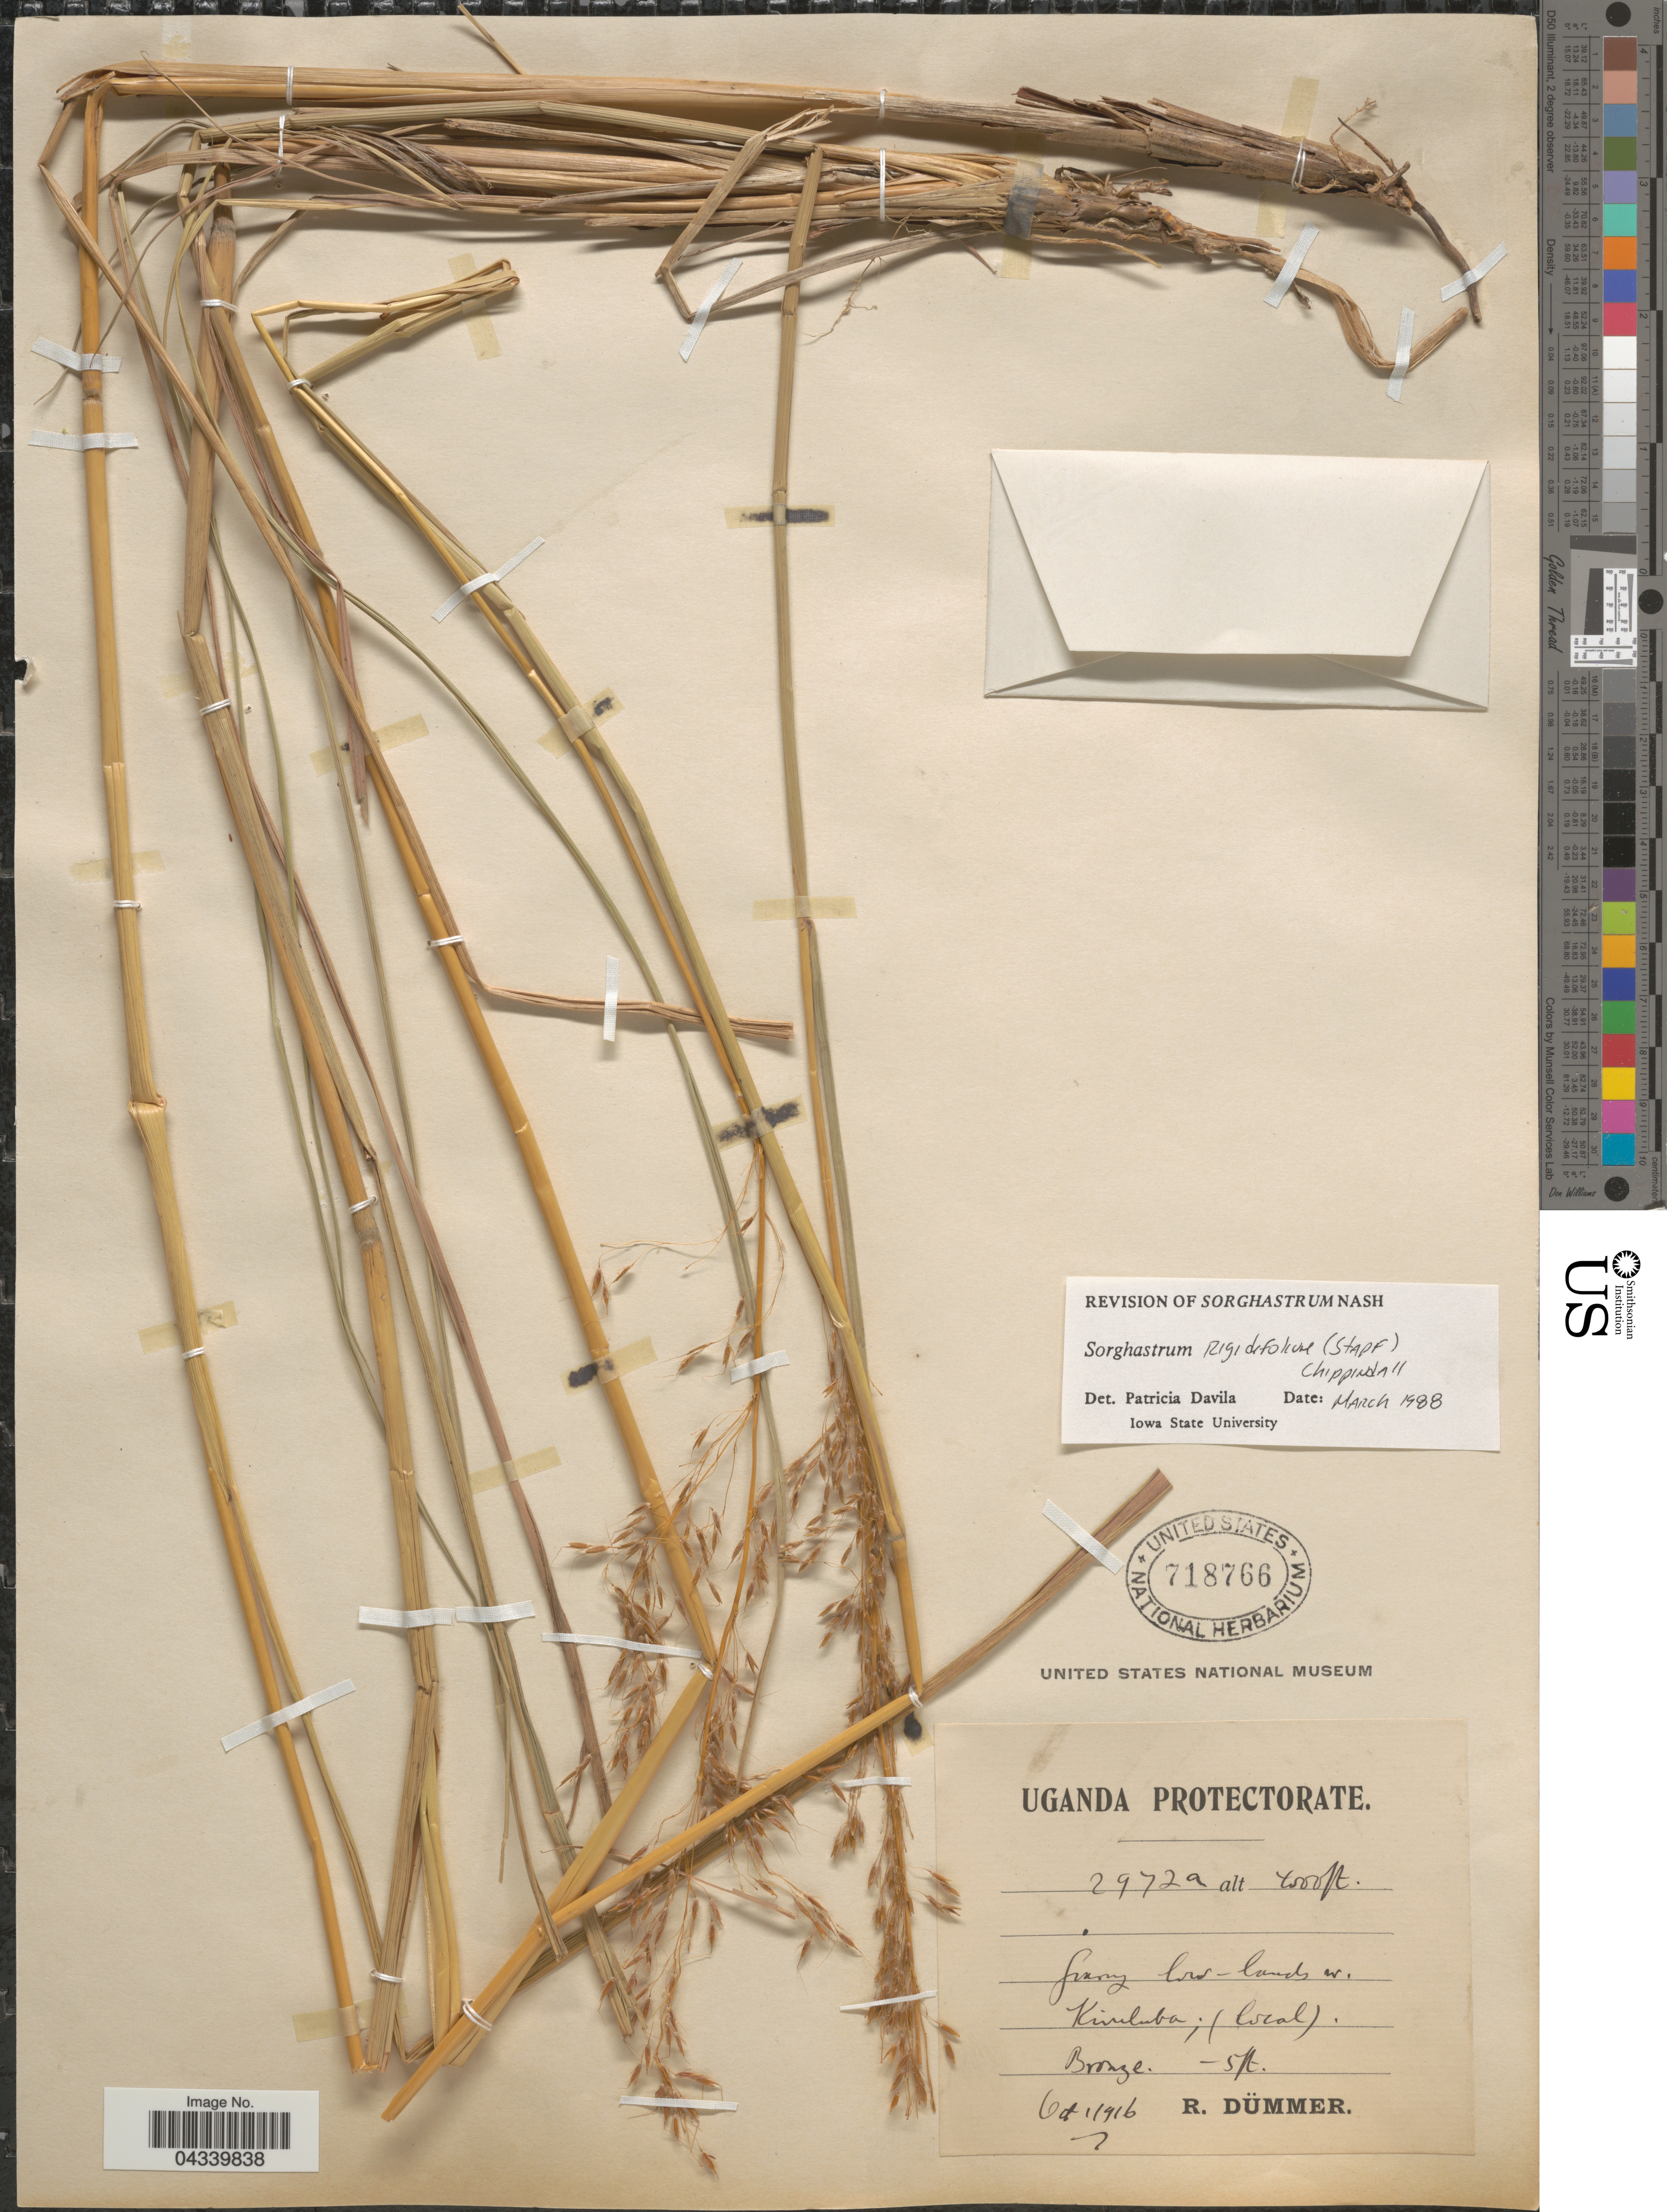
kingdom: Plantae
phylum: Tracheophyta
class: Liliopsida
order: Poales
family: Poaceae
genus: Sorghastrum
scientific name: Sorghastrum stipoides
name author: (Kunth) Nash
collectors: R. A. Dümmer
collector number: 2972a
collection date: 1916-10-06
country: Uganda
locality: Uganda Protectorate. Grassy low-lands in Kimluba [interpreted]; (local).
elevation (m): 1372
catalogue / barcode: US 718766